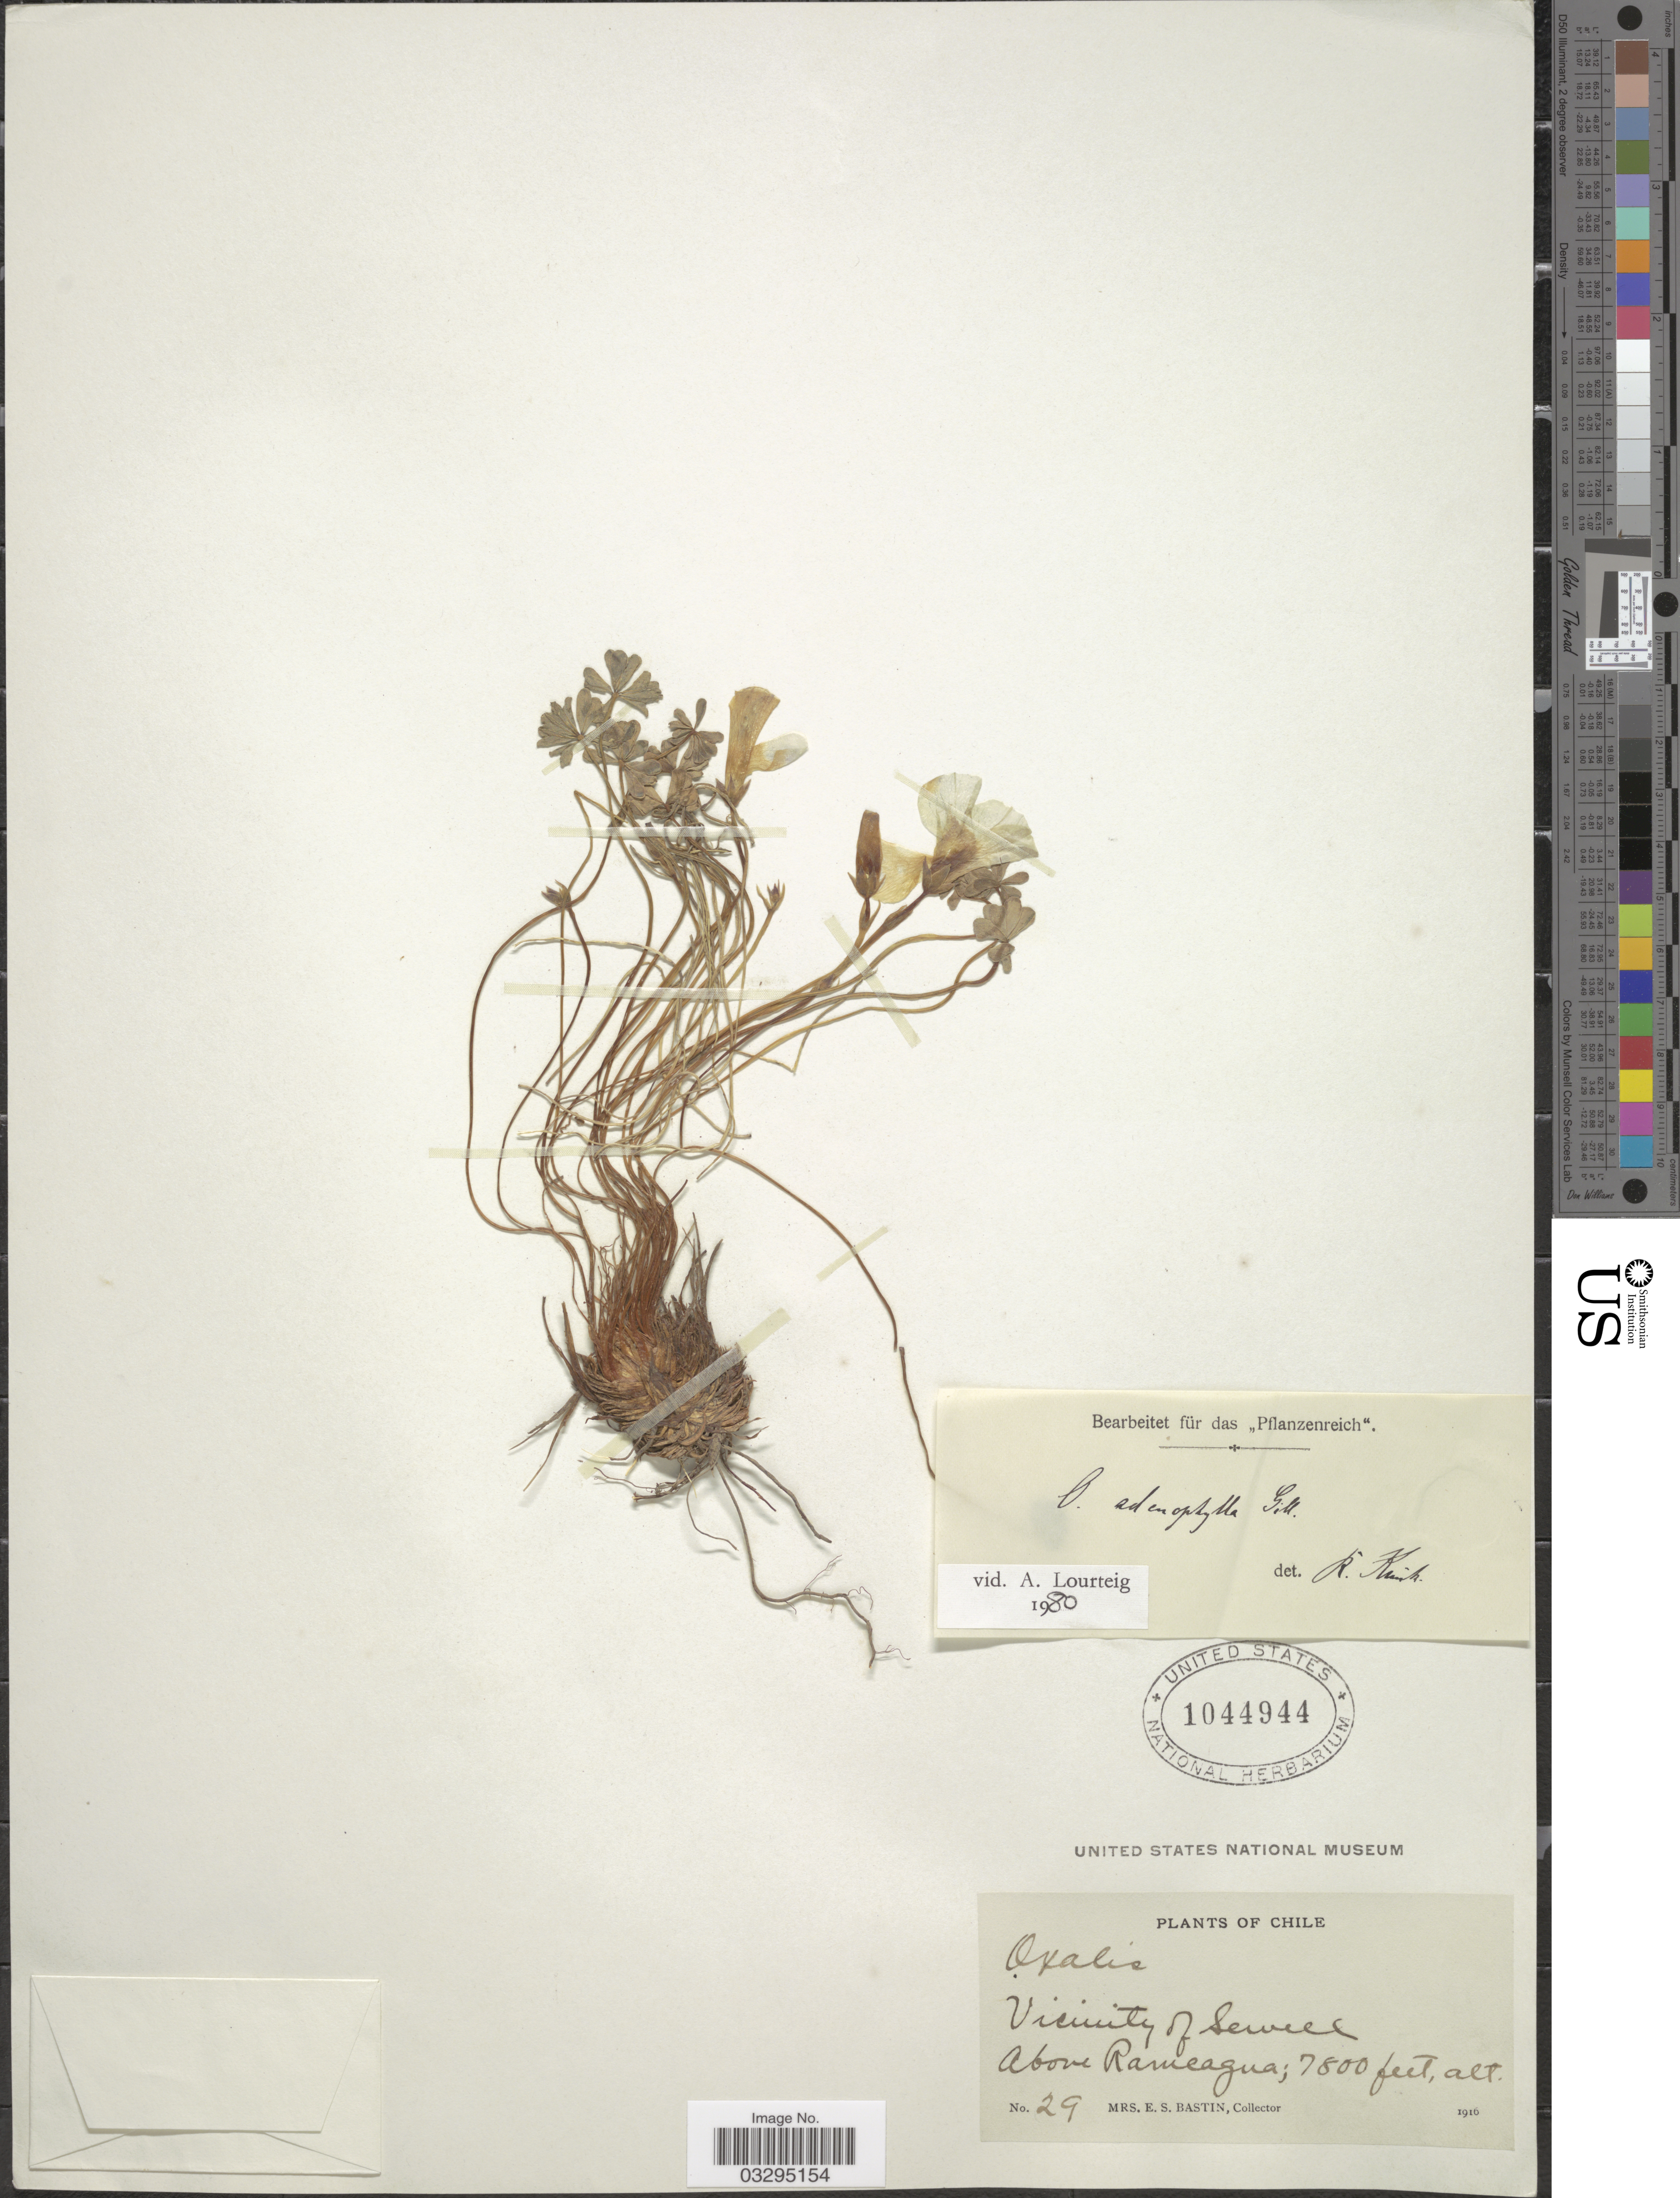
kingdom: Plantae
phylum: Tracheophyta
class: Magnoliopsida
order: Oxalidales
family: Oxalidaceae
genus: Oxalis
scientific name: Oxalis adenophylla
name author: Gillies ex Hook. & Arn.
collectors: E. Bastin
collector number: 29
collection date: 1916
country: Chile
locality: Vicinity of Sewell. Above Rameagua.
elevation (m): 2377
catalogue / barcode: US 1044944